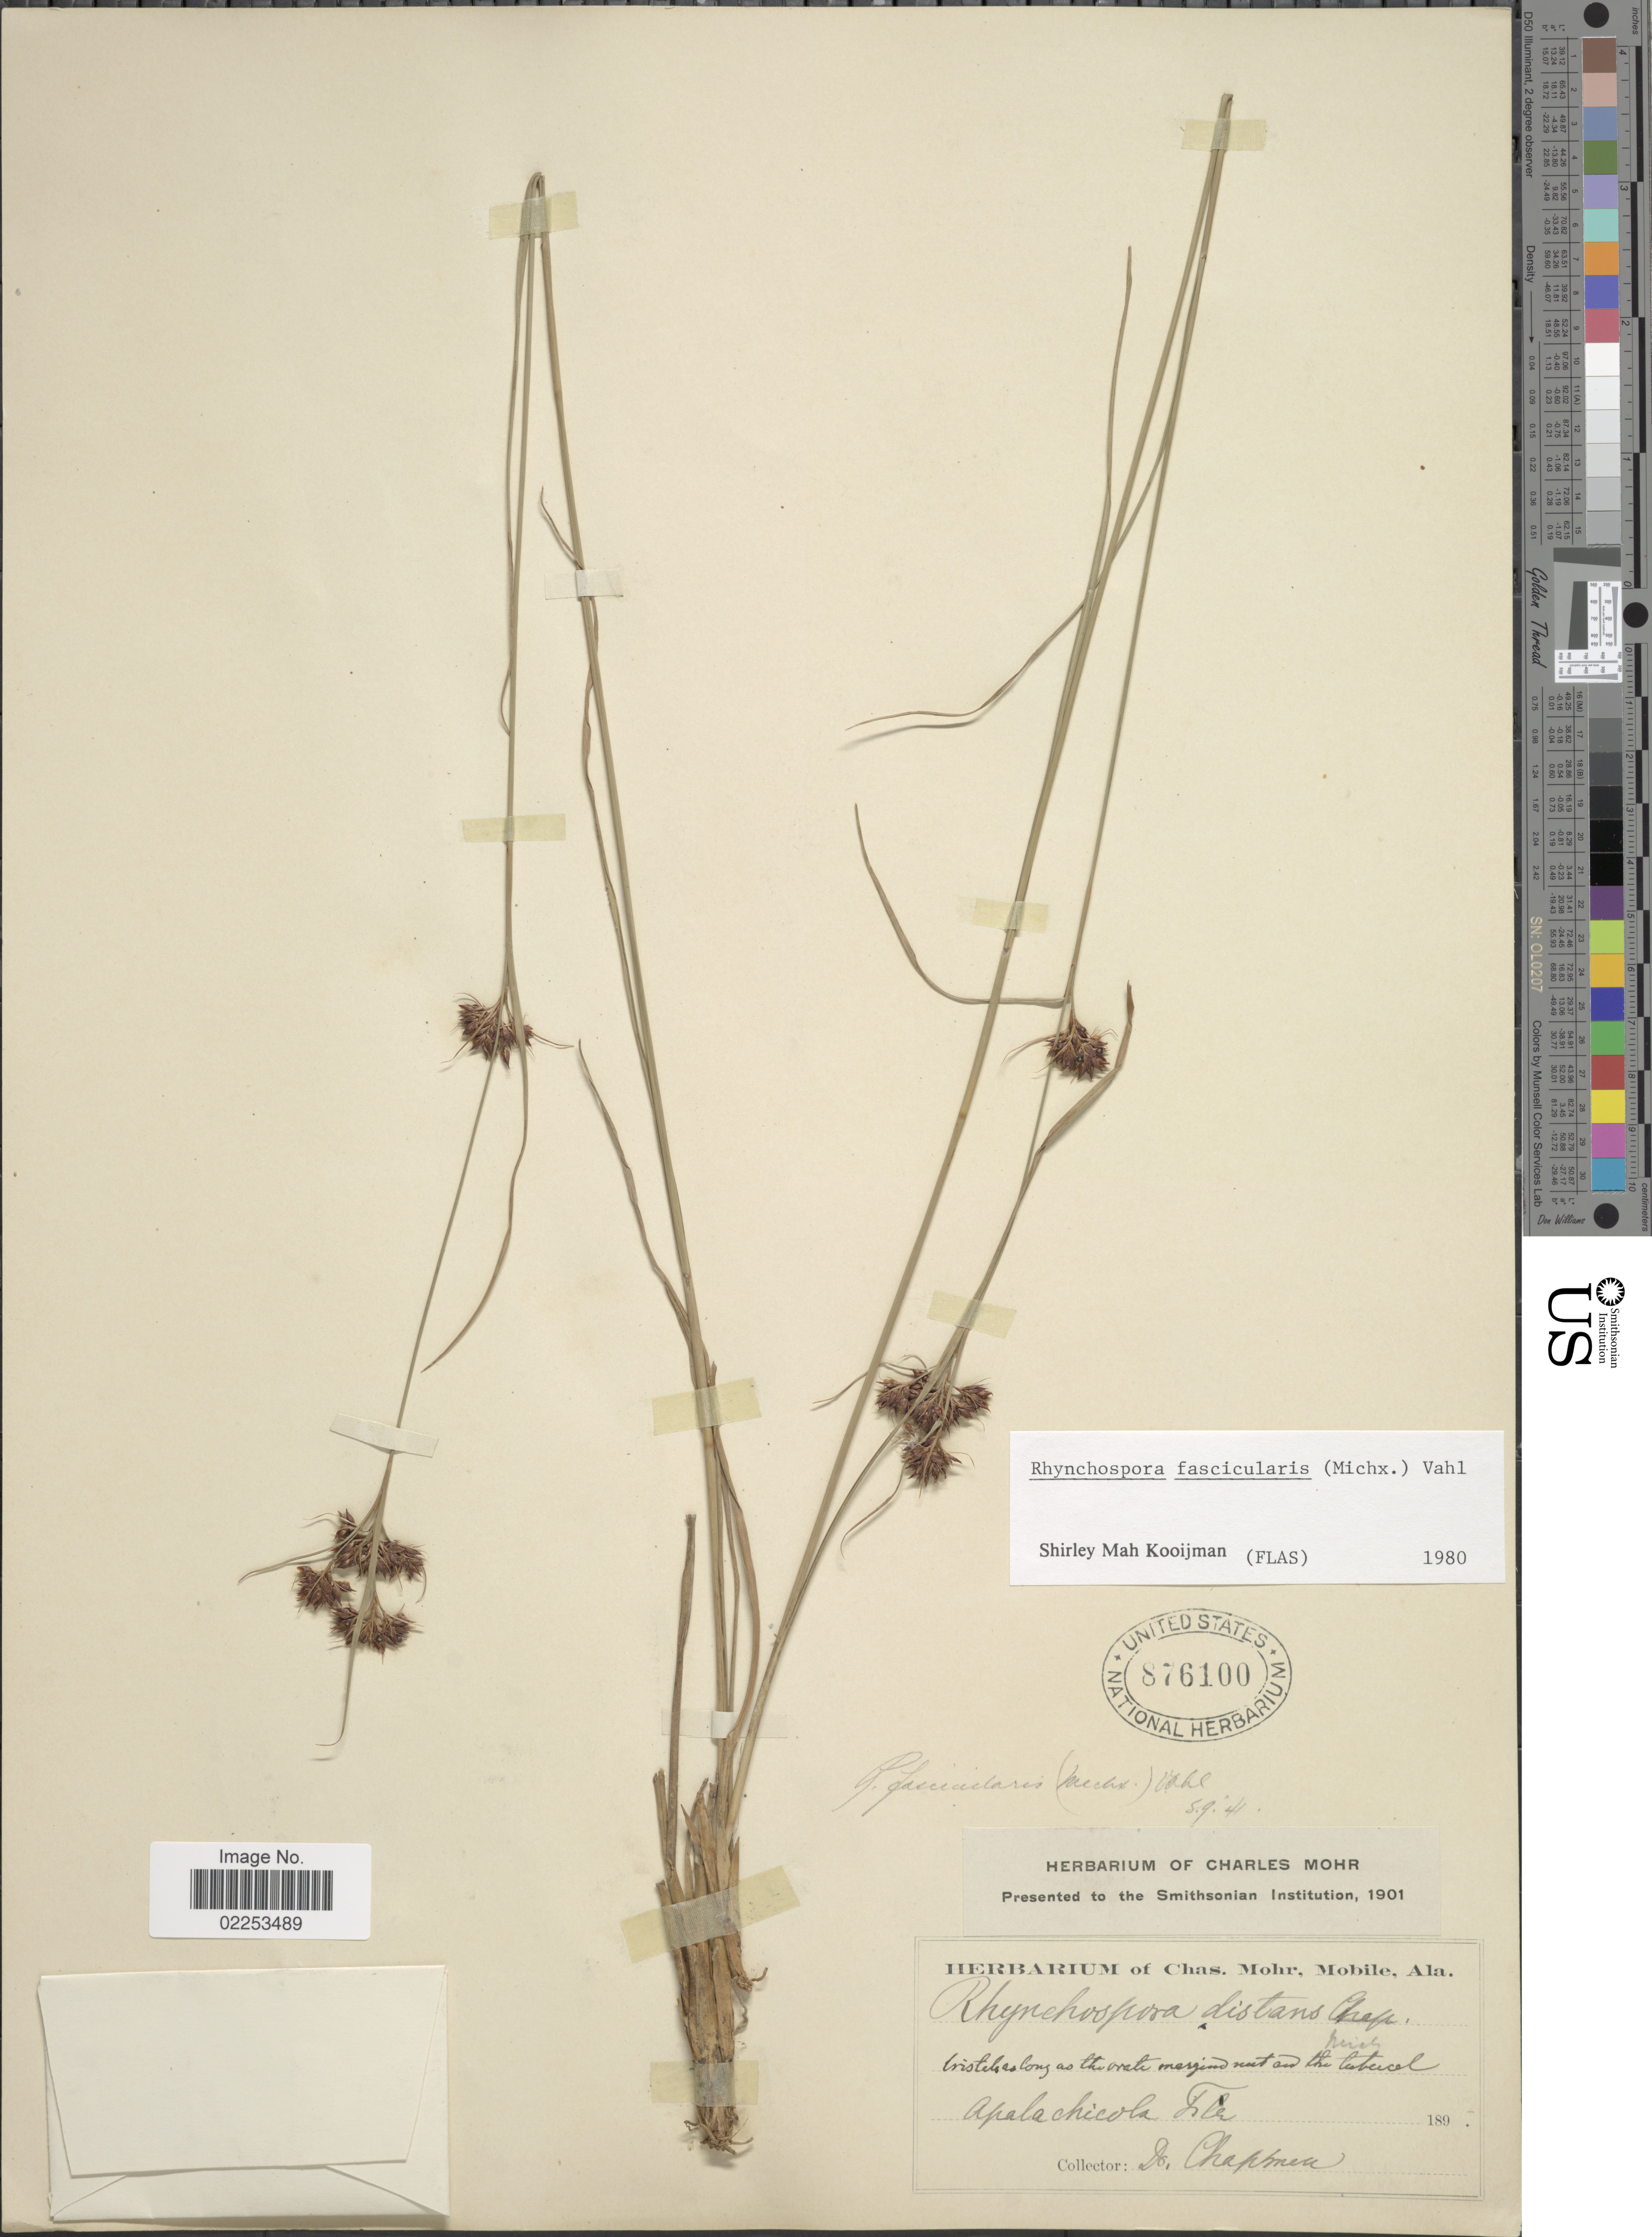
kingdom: Plantae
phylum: Tracheophyta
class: Liliopsida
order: Poales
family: Cyperaceae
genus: Rhynchospora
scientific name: Rhynchospora fascicularis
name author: (Michx.) Vahl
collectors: A. Chapman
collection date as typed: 189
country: United States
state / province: Florida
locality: Apalachicola, Fla.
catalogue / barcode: US 876100